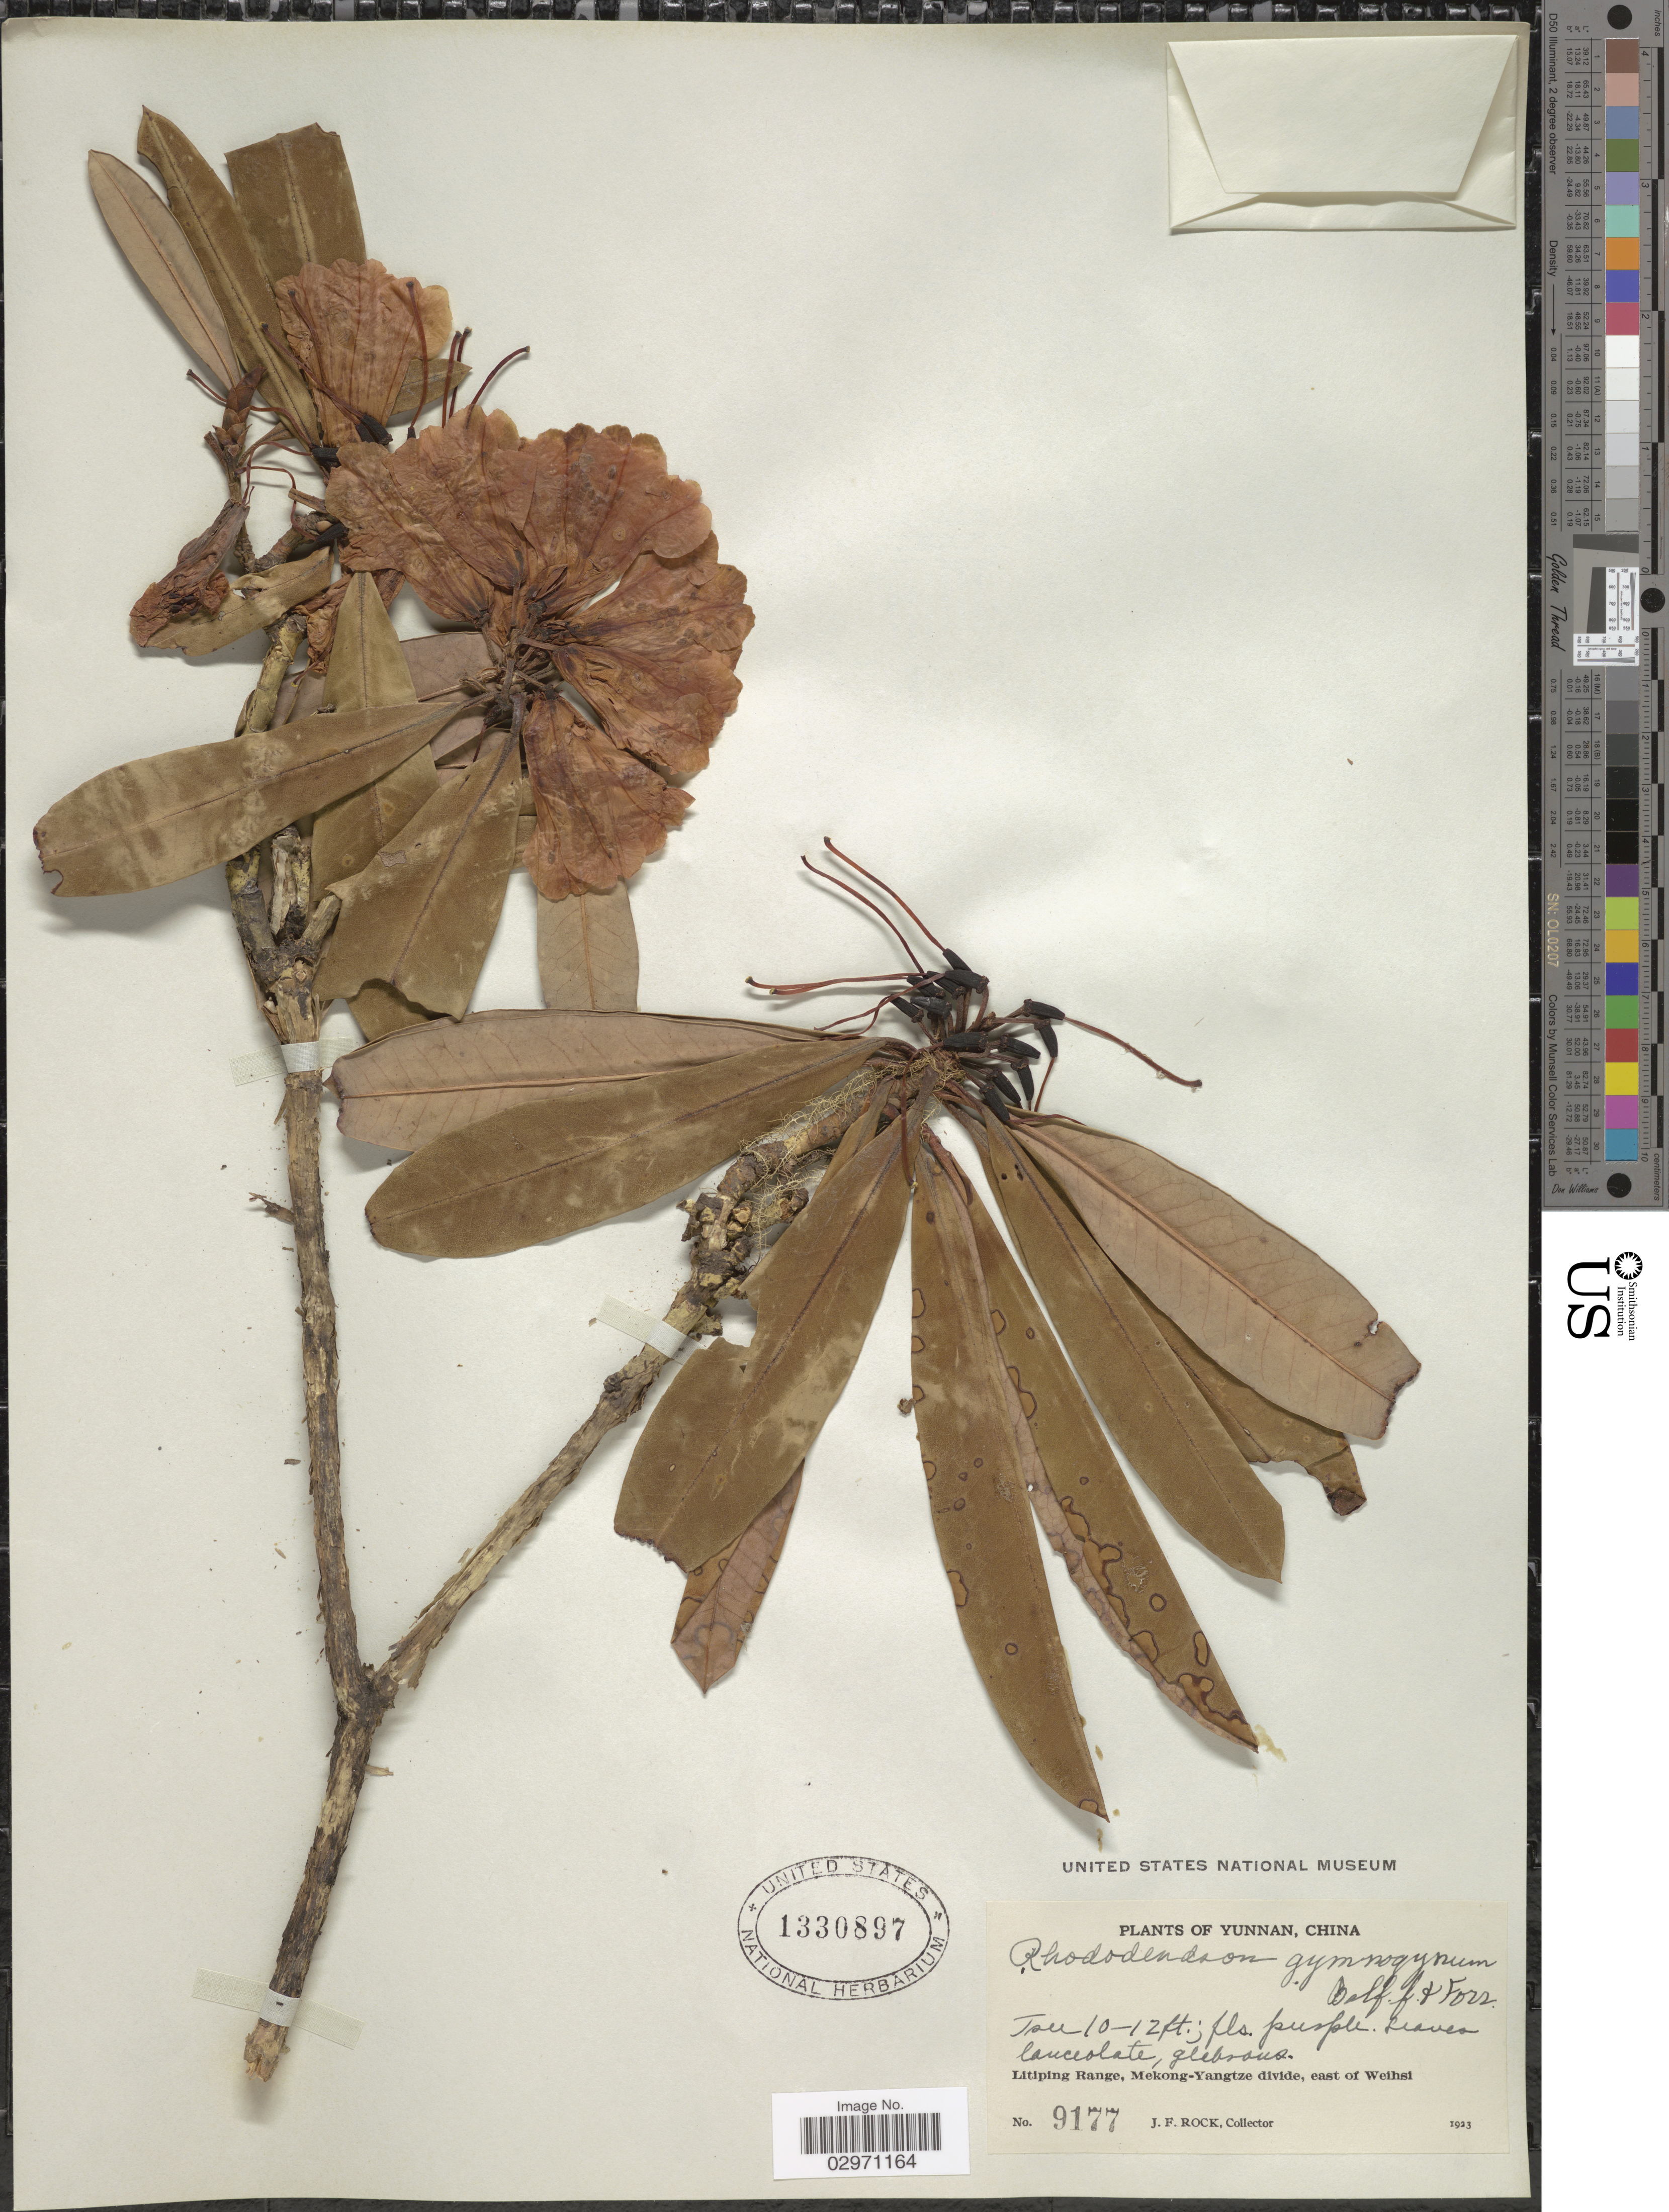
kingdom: Plantae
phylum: Tracheophyta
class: Magnoliopsida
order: Ericales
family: Ericaceae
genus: Rhododendron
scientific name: Rhododendron gymnogynum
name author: Balf. f. & Forrest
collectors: J. Rock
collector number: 9177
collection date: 1923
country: China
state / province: Yunnan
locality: Litiping Range, Mekong-Yangtze divide, east of Weihsi.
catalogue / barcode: US 1330897